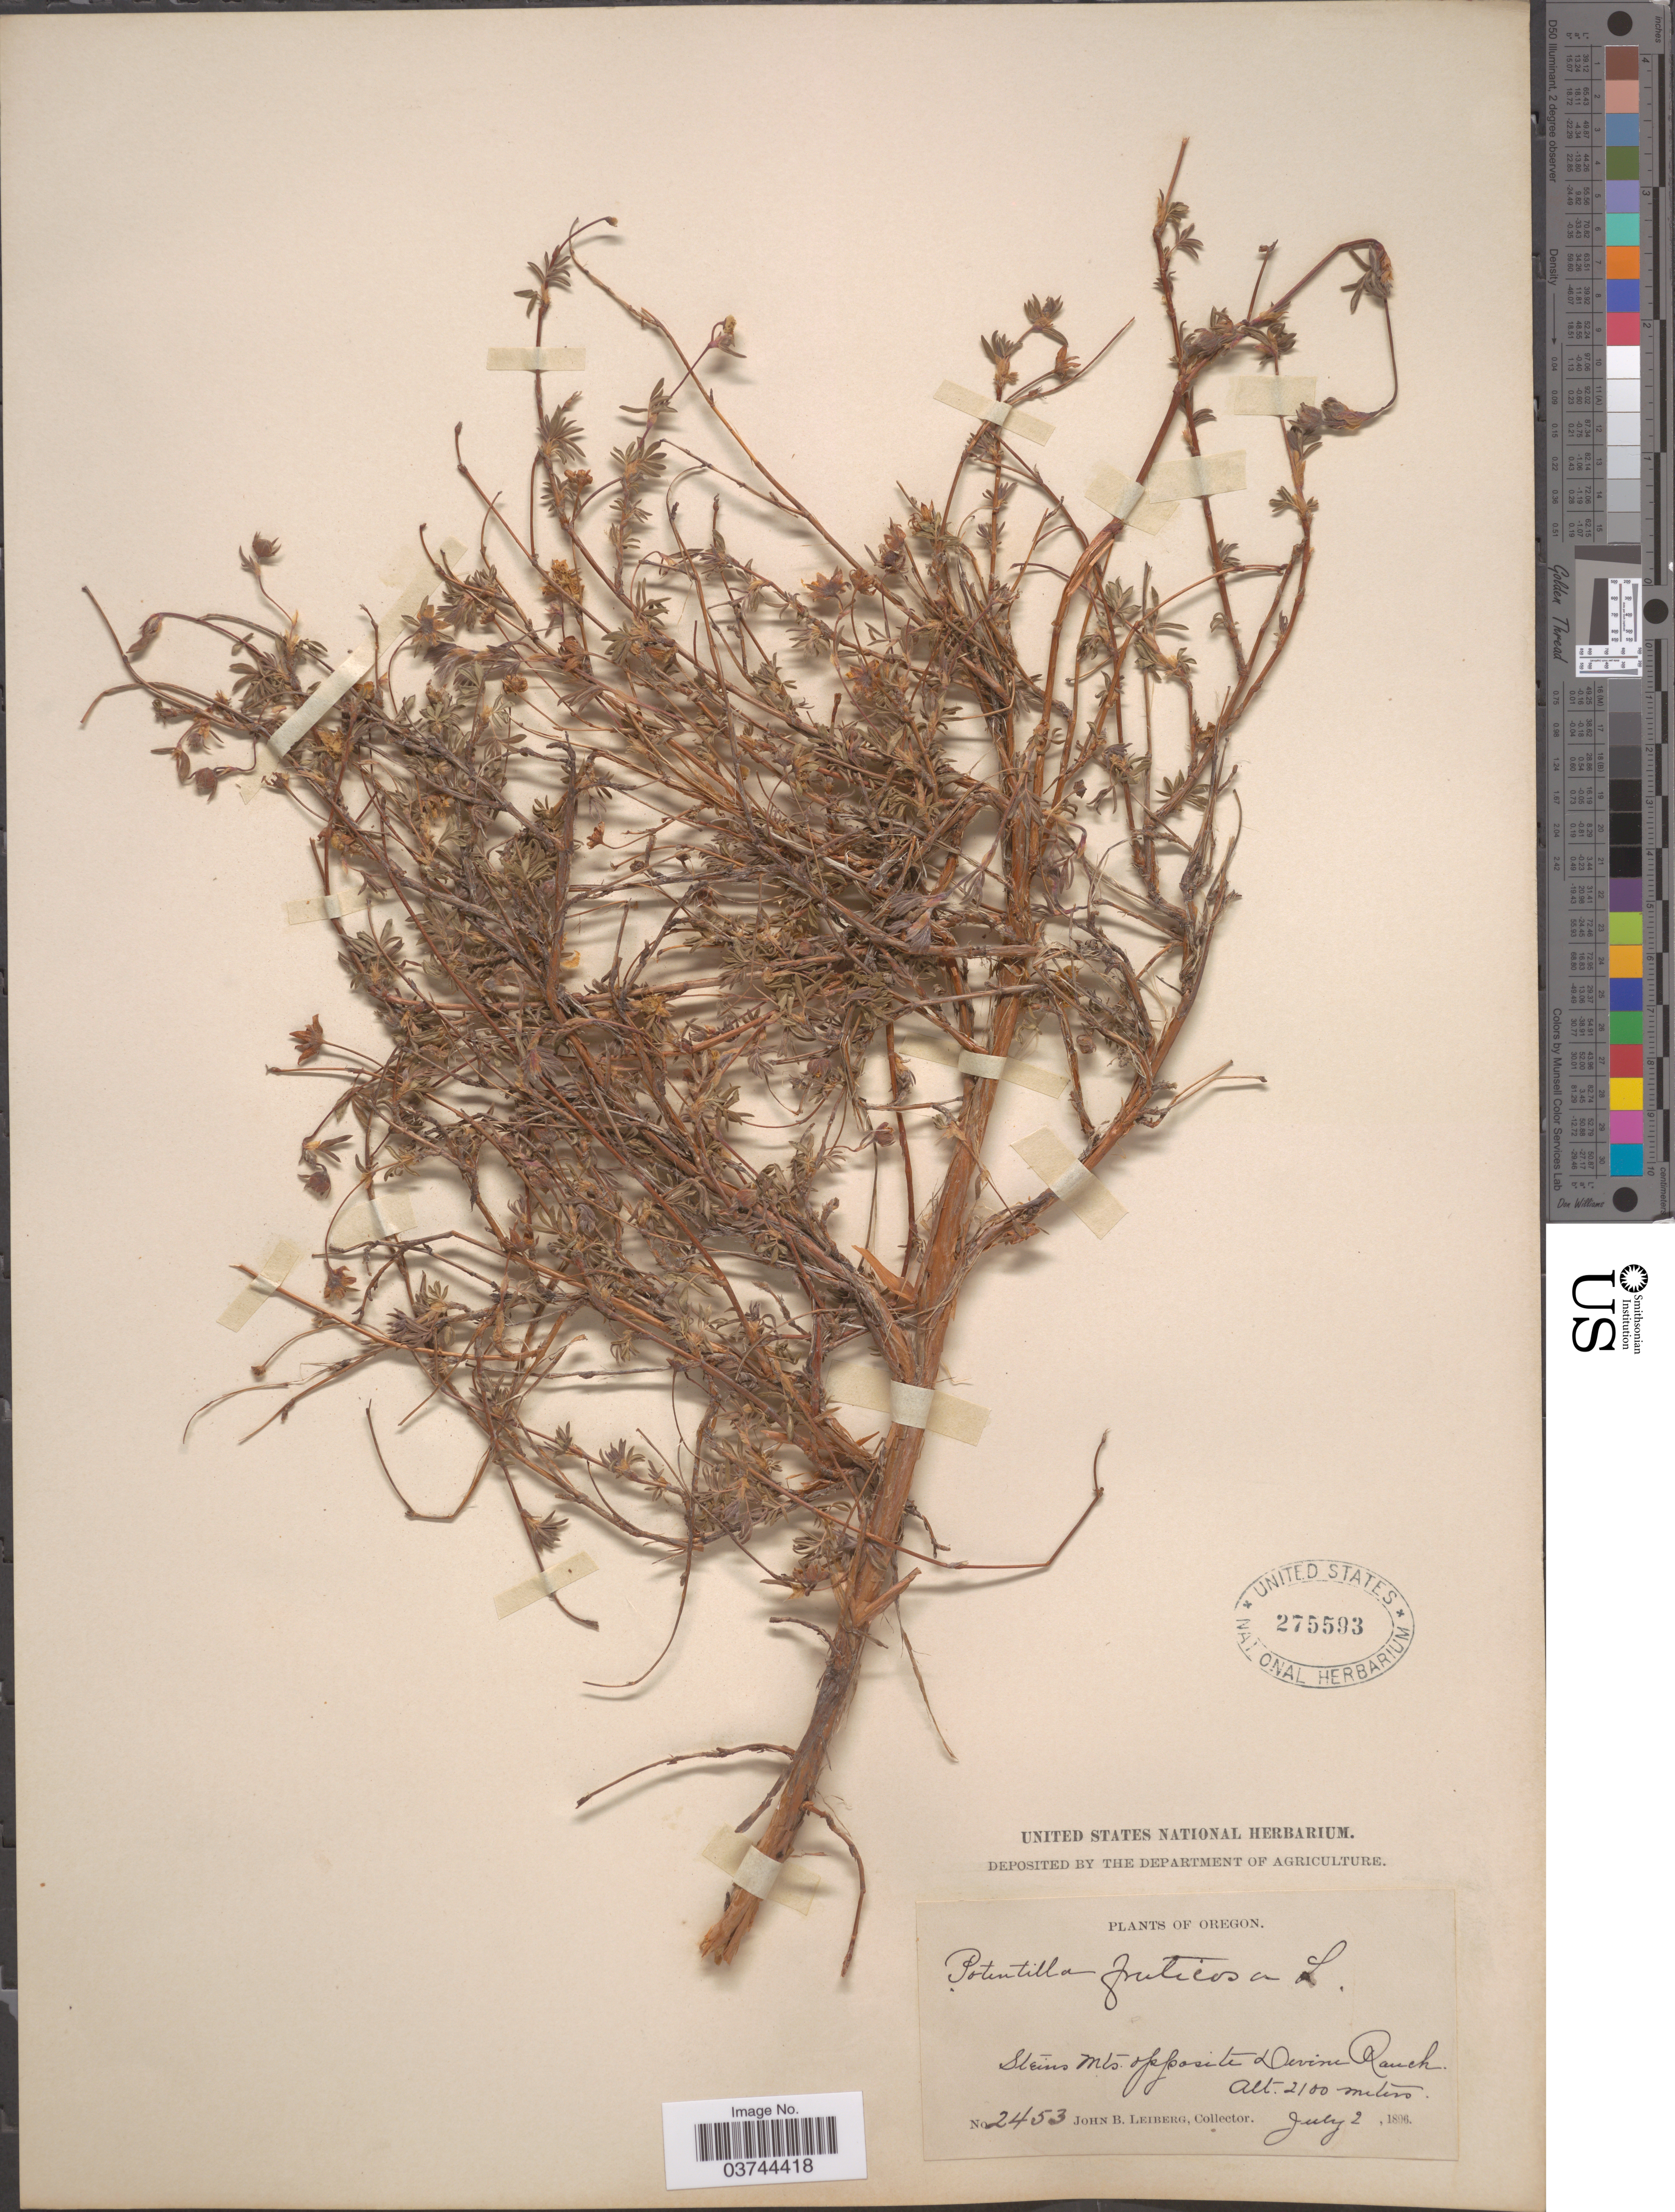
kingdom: Plantae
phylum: Tracheophyta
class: Magnoliopsida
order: Rosales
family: Rosaceae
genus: Dasiphora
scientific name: Dasiphora fruticosa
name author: (L.) Rydb.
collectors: J. B. Leiberg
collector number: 2453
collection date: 1896-07-02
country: United States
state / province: Oregon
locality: Steins Mts. opposite Devine Ranch.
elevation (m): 2100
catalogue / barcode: US 275593